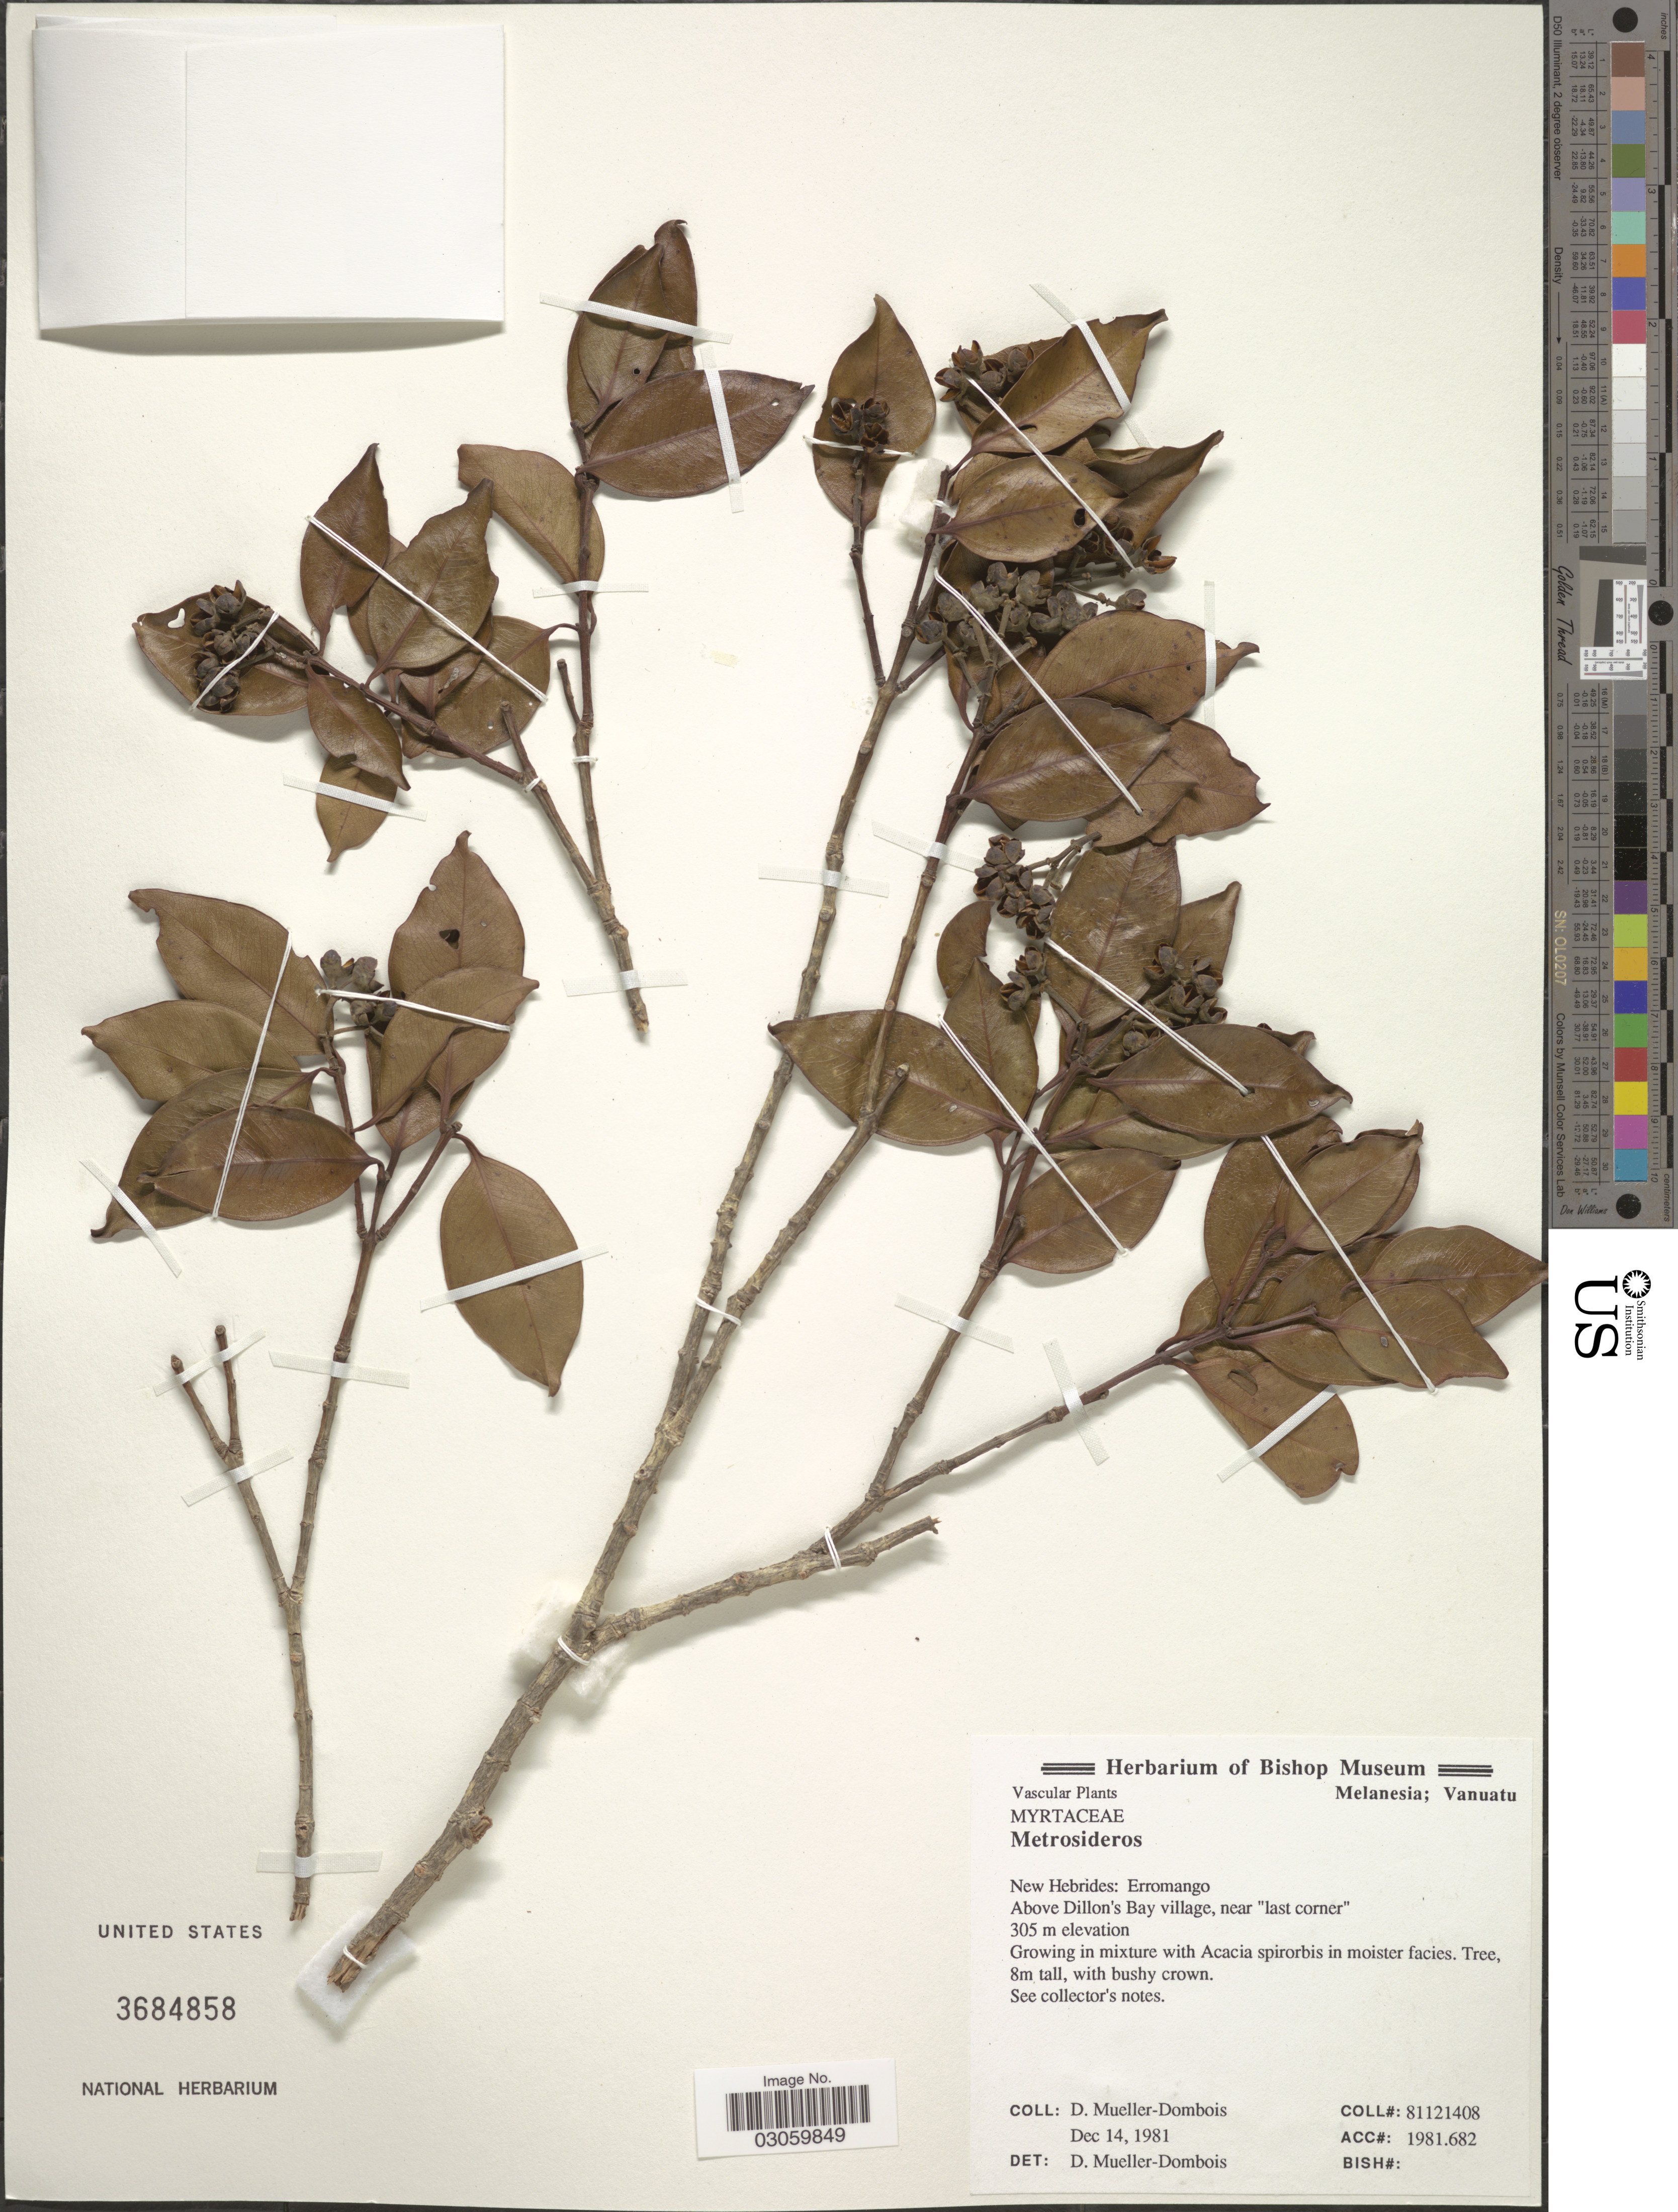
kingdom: Plantae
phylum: Tracheophyta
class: Magnoliopsida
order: Myrtales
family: Myrtaceae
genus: Metrosideros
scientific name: Metrosideros sp.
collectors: D. Mueller-Dombois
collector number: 81121408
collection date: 1981-12-14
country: Vanuatu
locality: Melanesia. New Hebrides: Erromango. Above Dillon's Bay village, near "last corner".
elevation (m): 305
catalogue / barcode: US 3684858